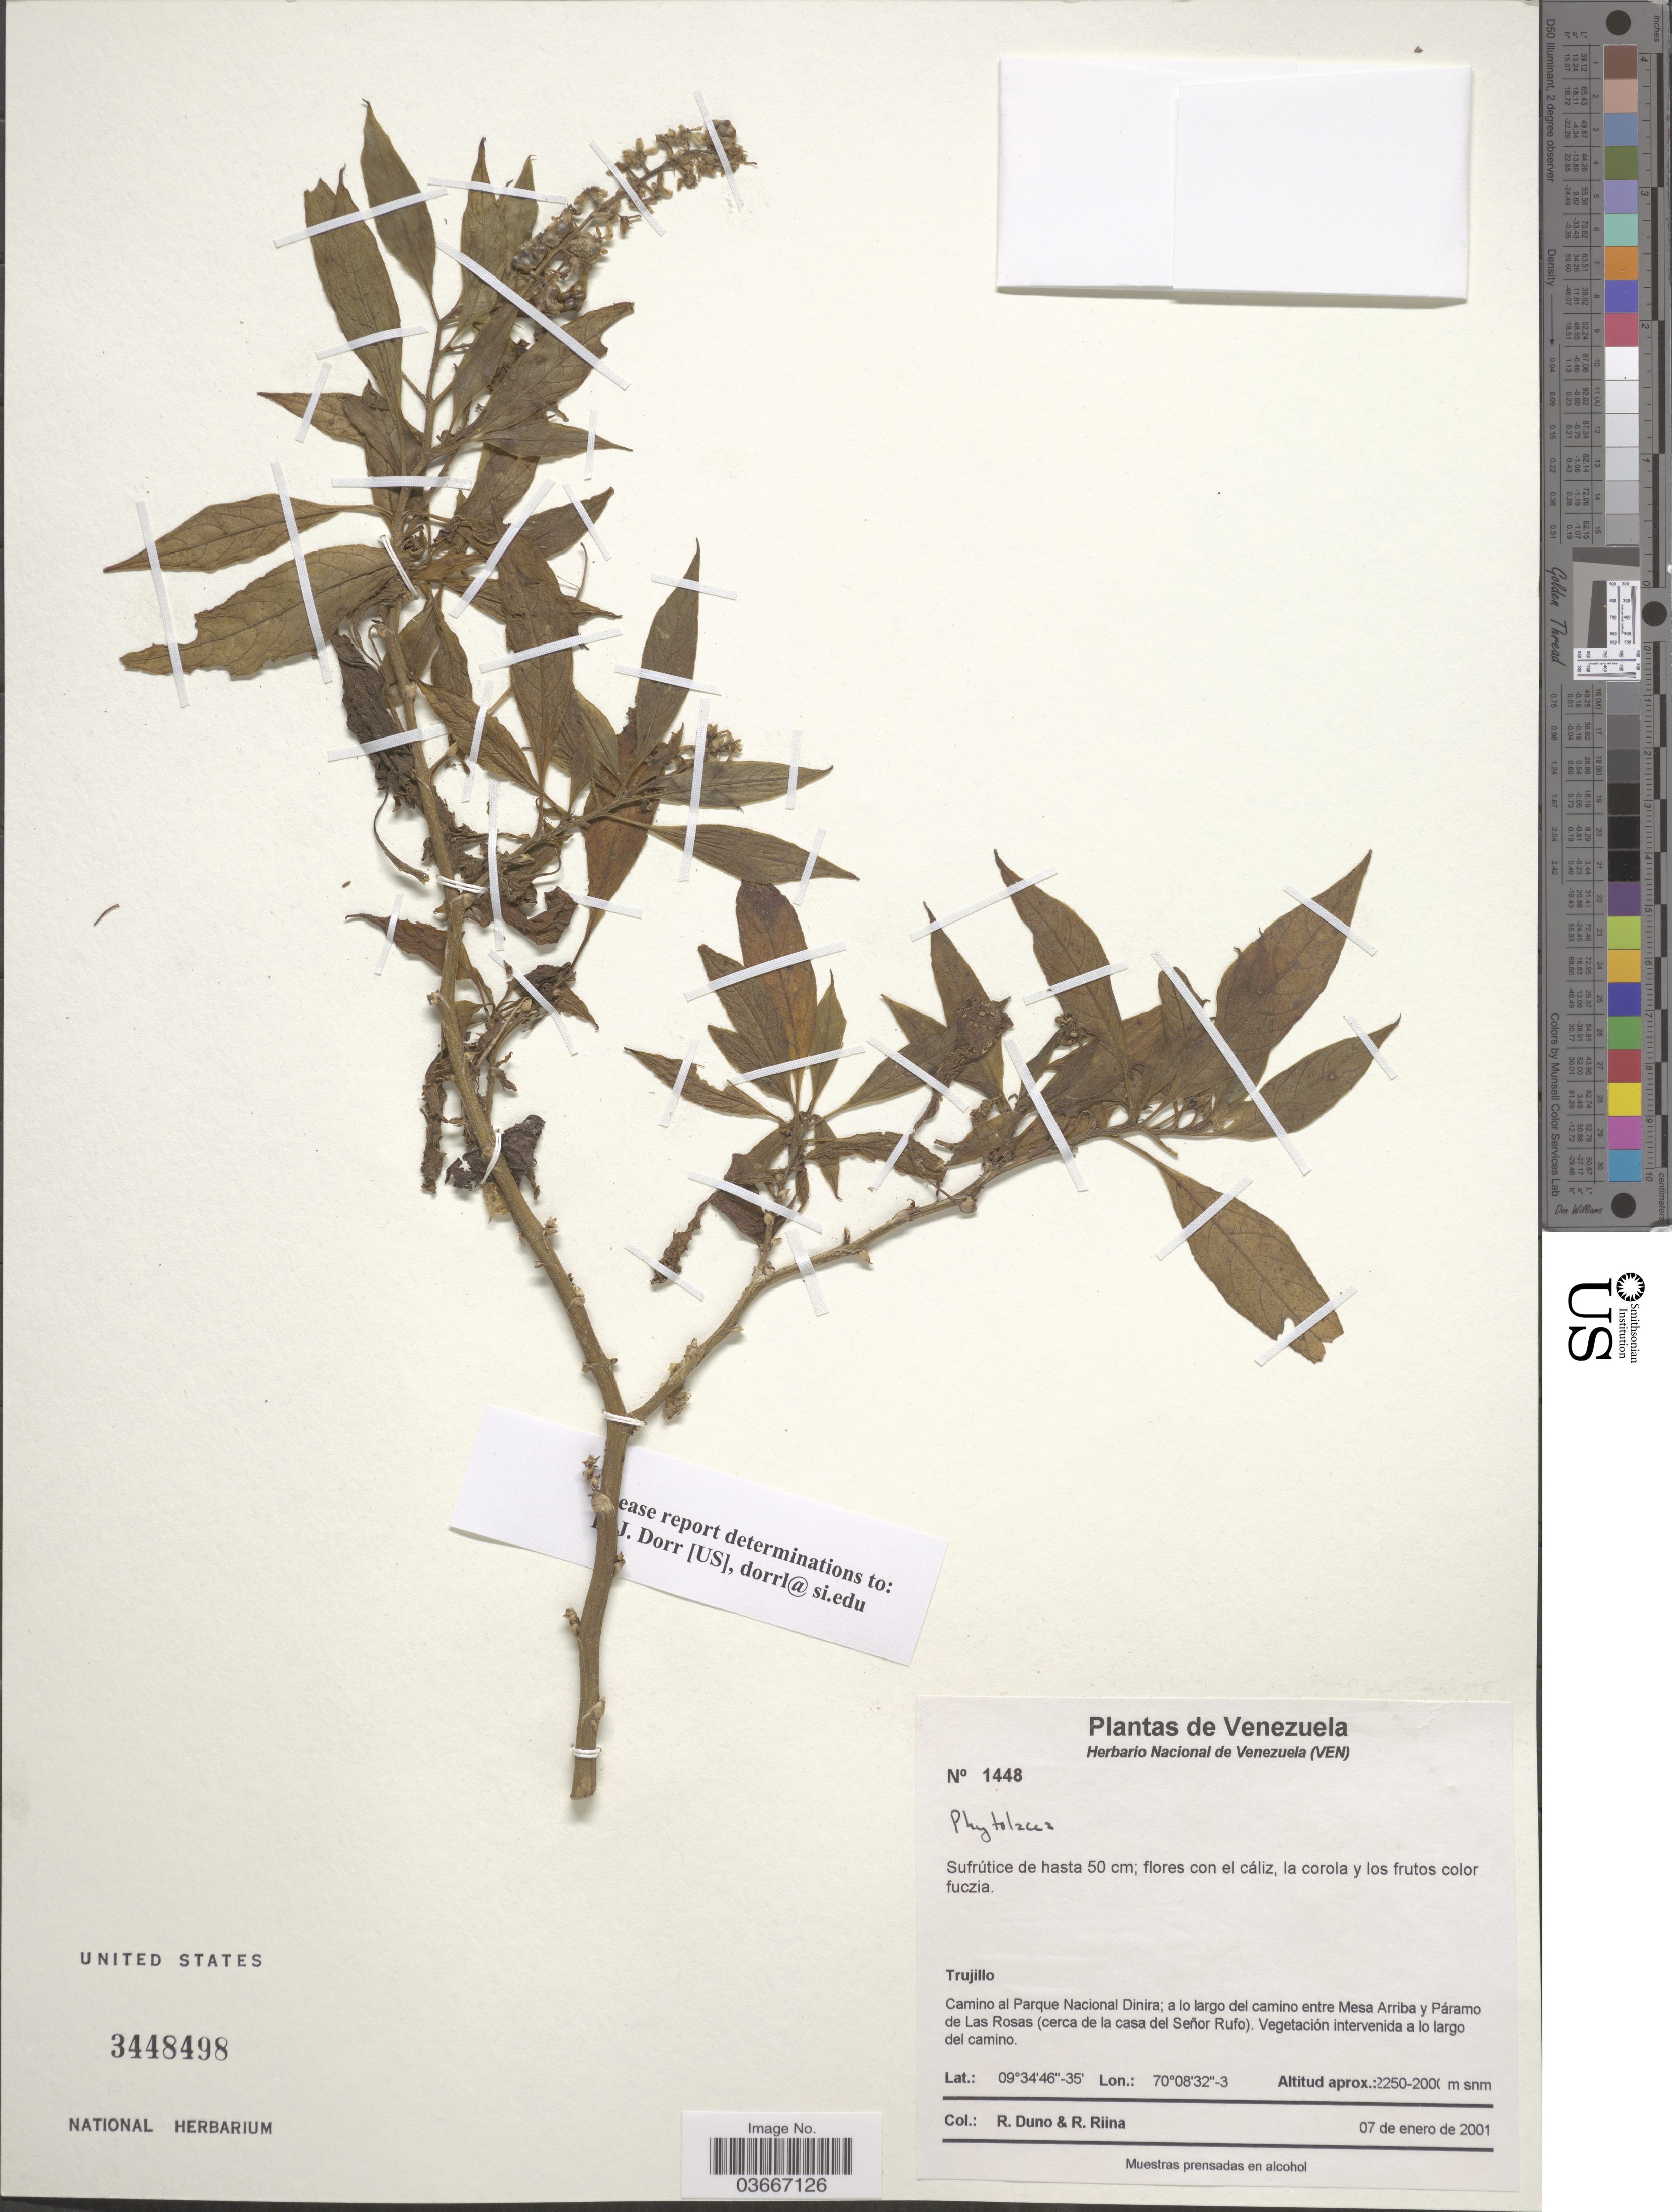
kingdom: Plantae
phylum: Tracheophyta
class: Magnoliopsida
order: Caryophyllales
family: Phytolaccaceae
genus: Phytolacca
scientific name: Phytolacca sp.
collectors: R. Duno & R. Riina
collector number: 1448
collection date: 2001-01-07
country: Venezuela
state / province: Trujillo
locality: Camino al Parque Nacional Dinira; a lo largo del camino entre Mesa Arriba y Páramo de Las Rosas (cerca de la casa del Señor Rufo).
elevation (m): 2000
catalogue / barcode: US 3448498